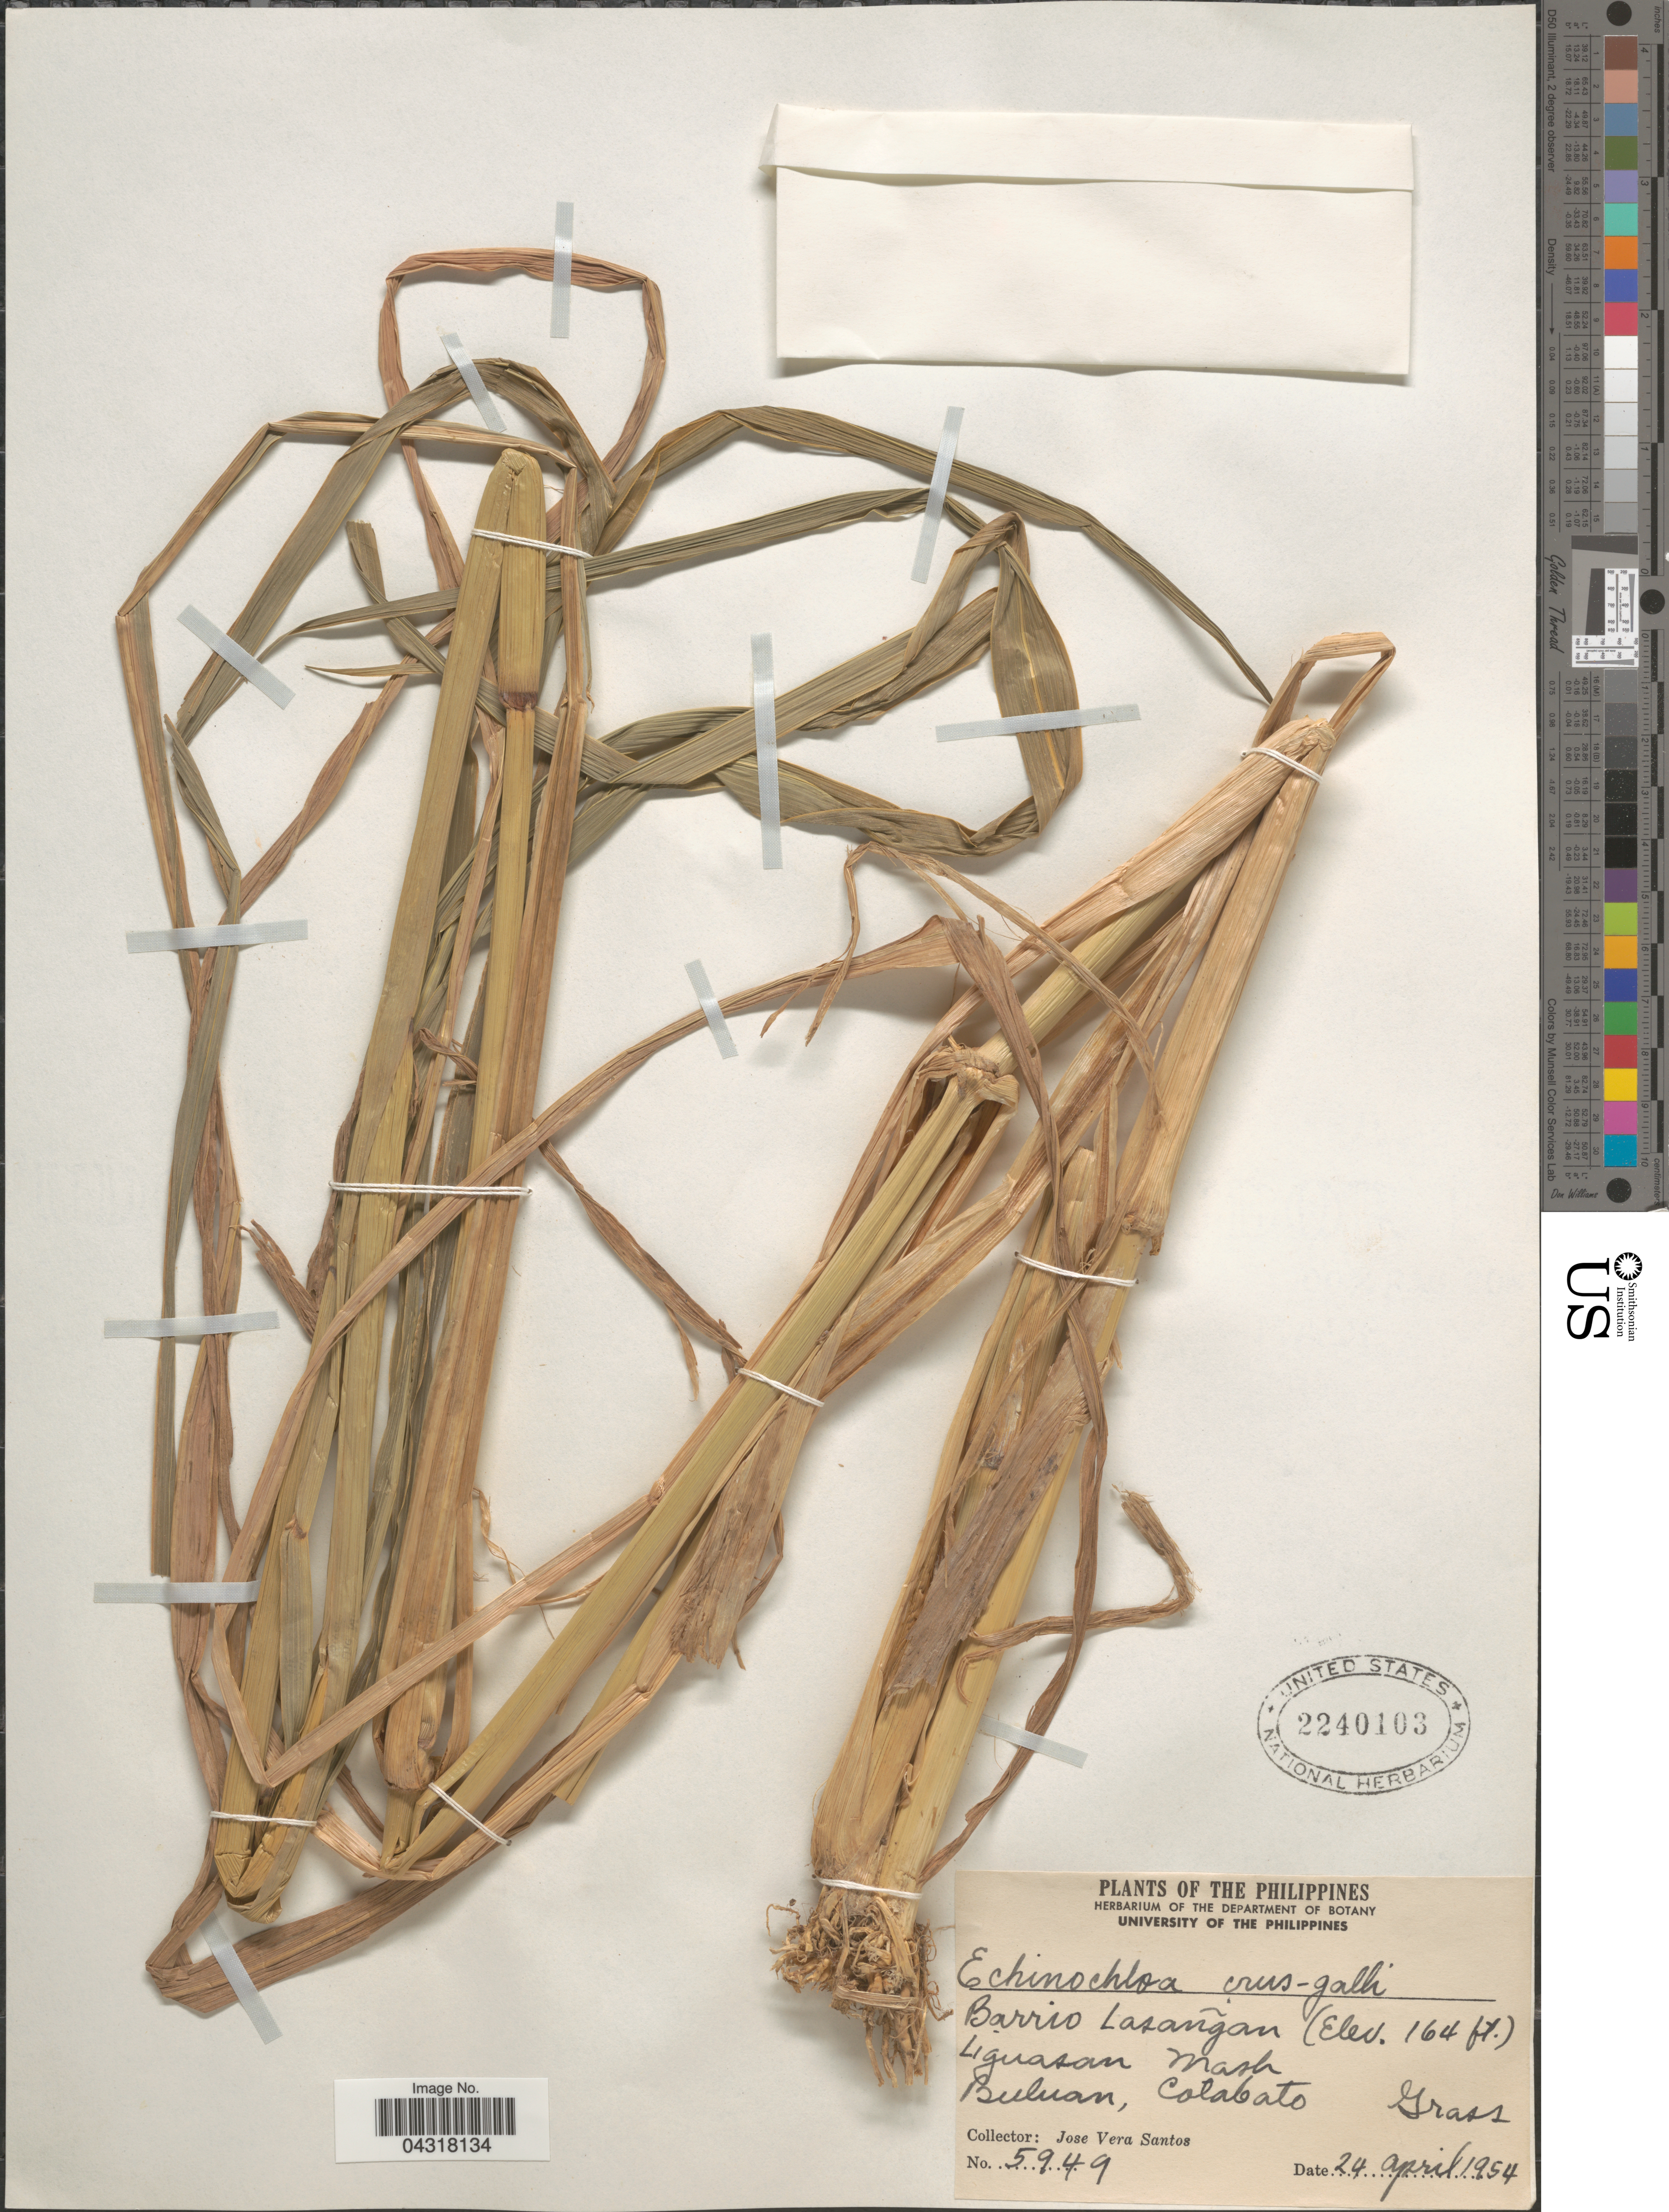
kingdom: Plantae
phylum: Tracheophyta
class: Liliopsida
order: Poales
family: Poaceae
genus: Echinochloa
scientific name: Echinochloa crus-galli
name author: (L.) P. Beauv.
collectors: J. Vera Santos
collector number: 5949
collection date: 1954-04-24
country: Philippines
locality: Barrio Lasañgan. Liguasan Mash. Buluan, Cotabato.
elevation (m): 50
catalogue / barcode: US 2240103